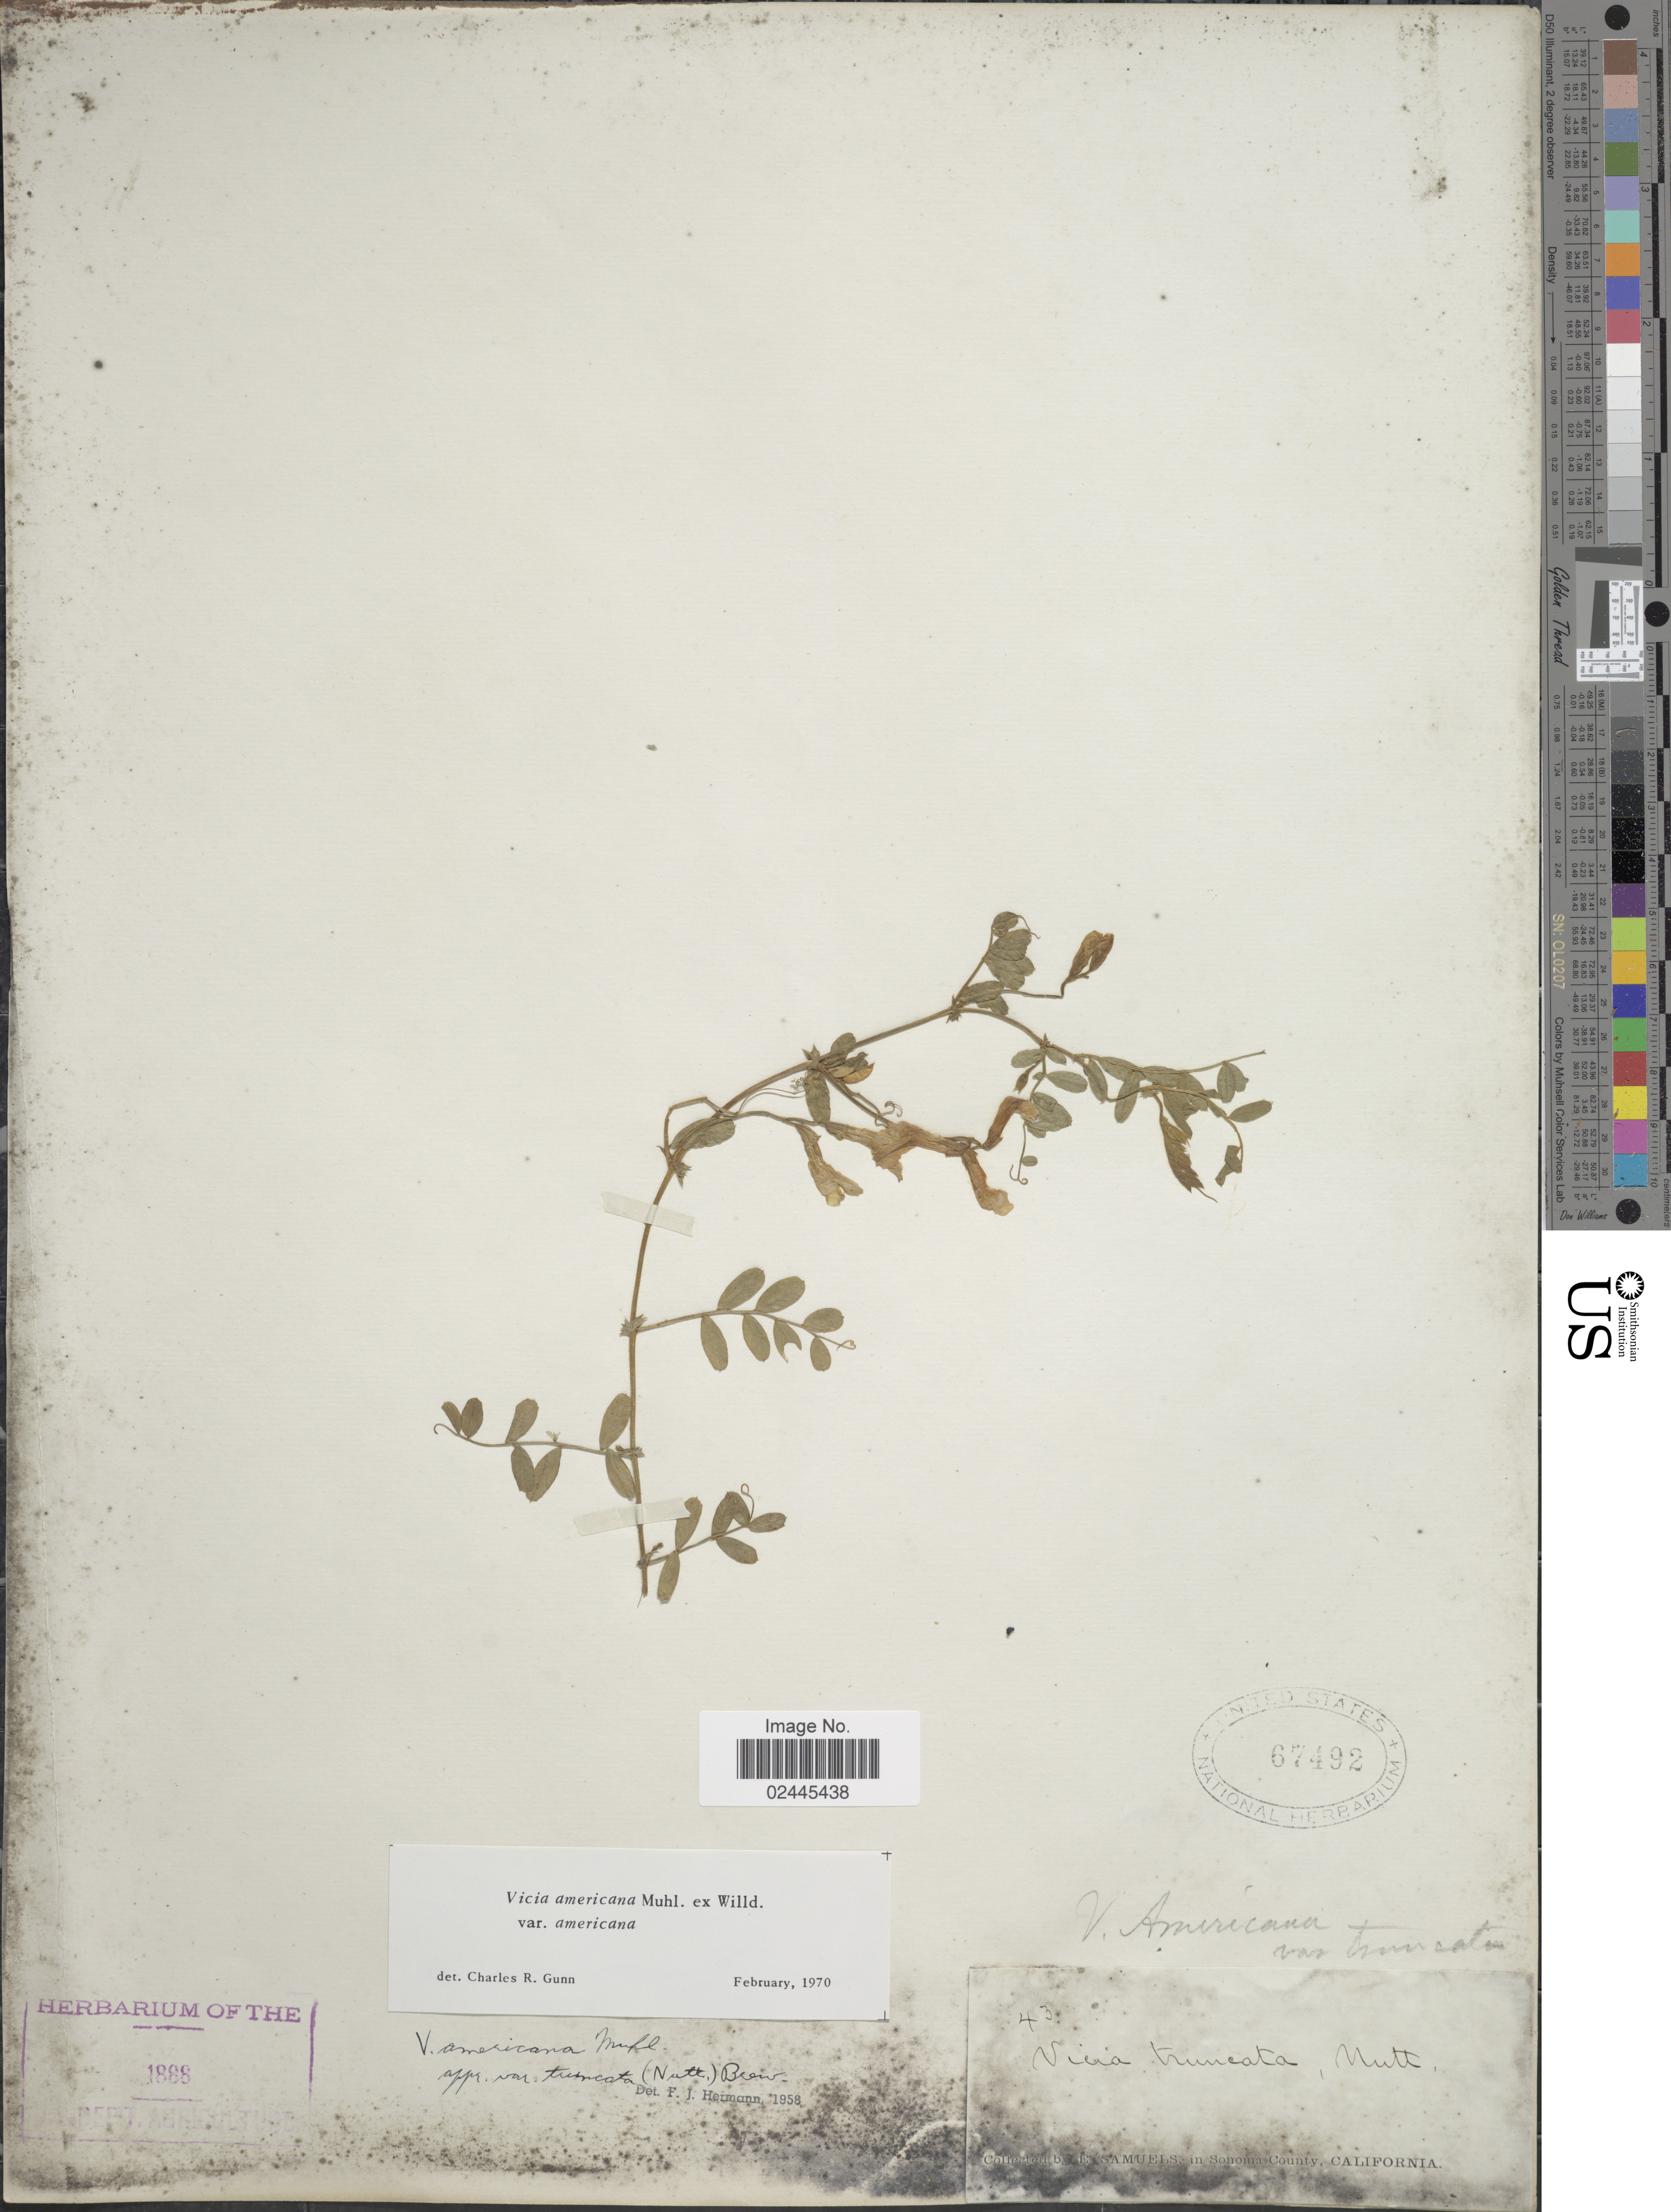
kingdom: Plantae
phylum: Tracheophyta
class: Magnoliopsida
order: Fabales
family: Fabaceae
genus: Vicia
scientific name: Vicia americana var. americana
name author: Muhl. ex Willd.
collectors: E. Samuels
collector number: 43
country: United States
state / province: California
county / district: Sonoma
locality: In Sonoma County, California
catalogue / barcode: US 67492